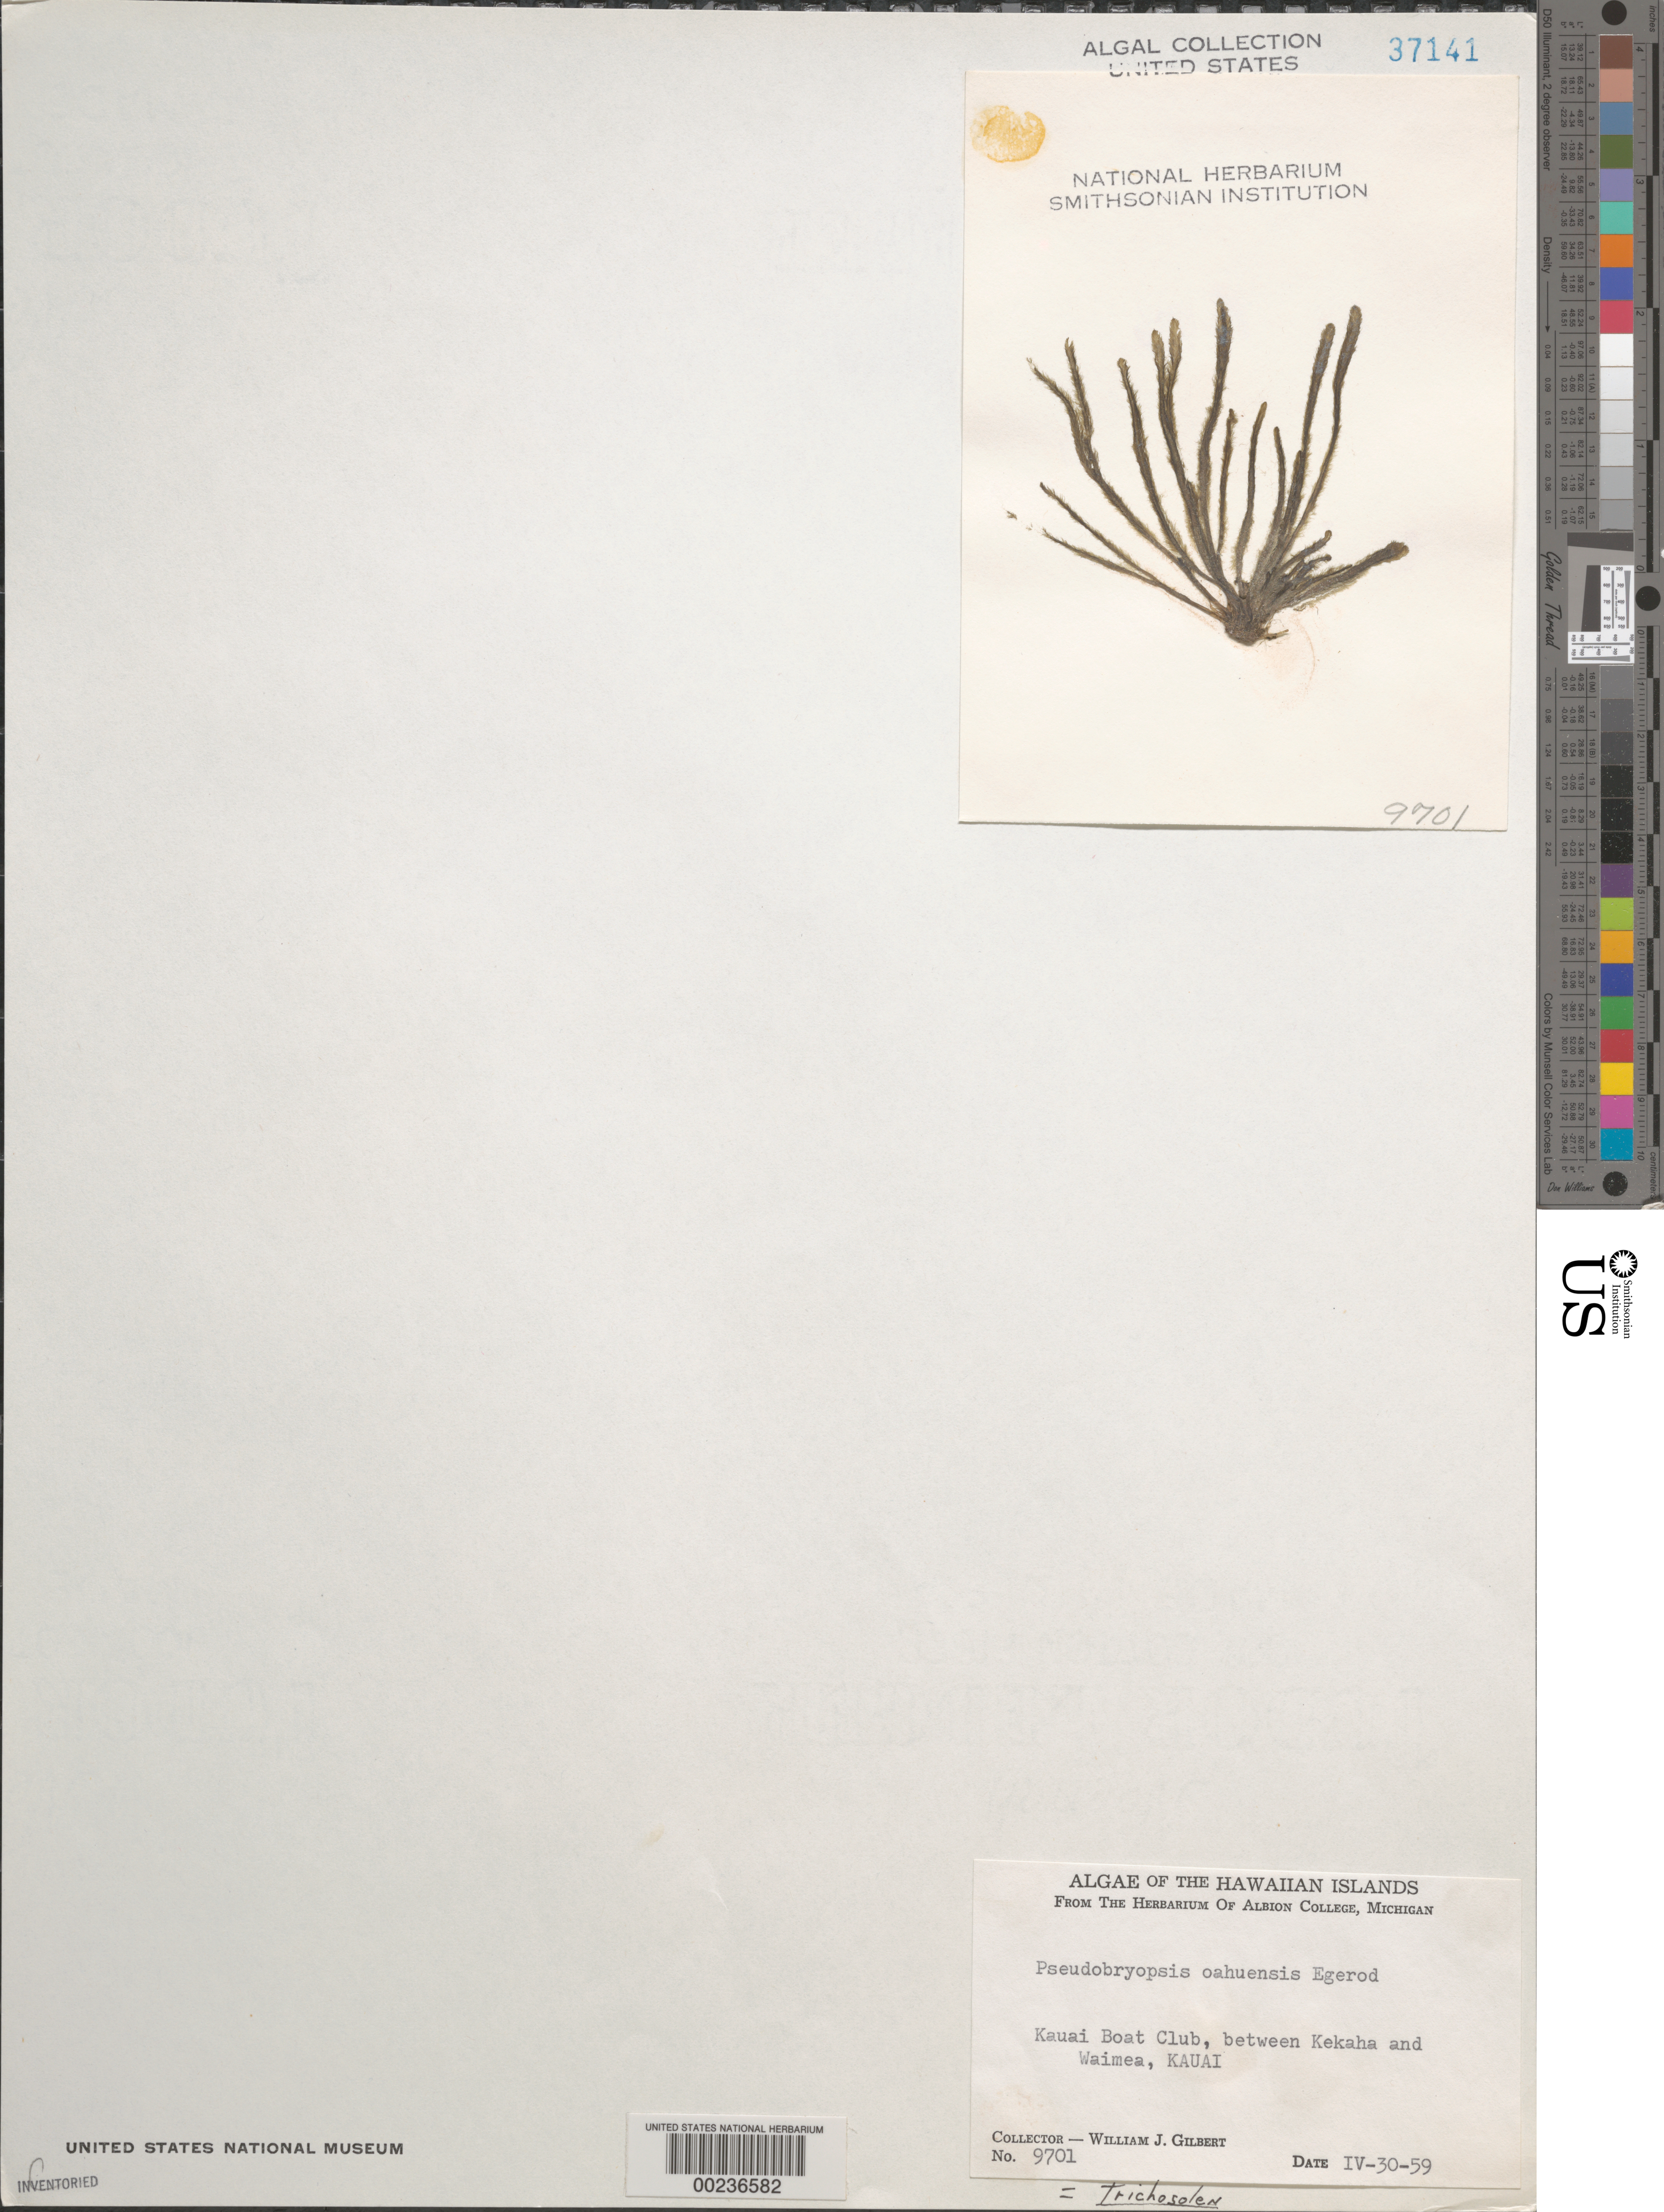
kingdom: Plantae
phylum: Chlorophyta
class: Ulvophyceae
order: Bryopsidales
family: Bryopsidaceae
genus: Trichosolen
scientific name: Trichosolen sp.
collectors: W. J. Gilbert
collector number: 9701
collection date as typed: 30 Apr 1959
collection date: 1959-04-30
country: United States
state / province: Hawaii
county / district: Kauai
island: Kaua'i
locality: Kauai Boat Club, between Kekaha and Waimea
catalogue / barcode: US 37141